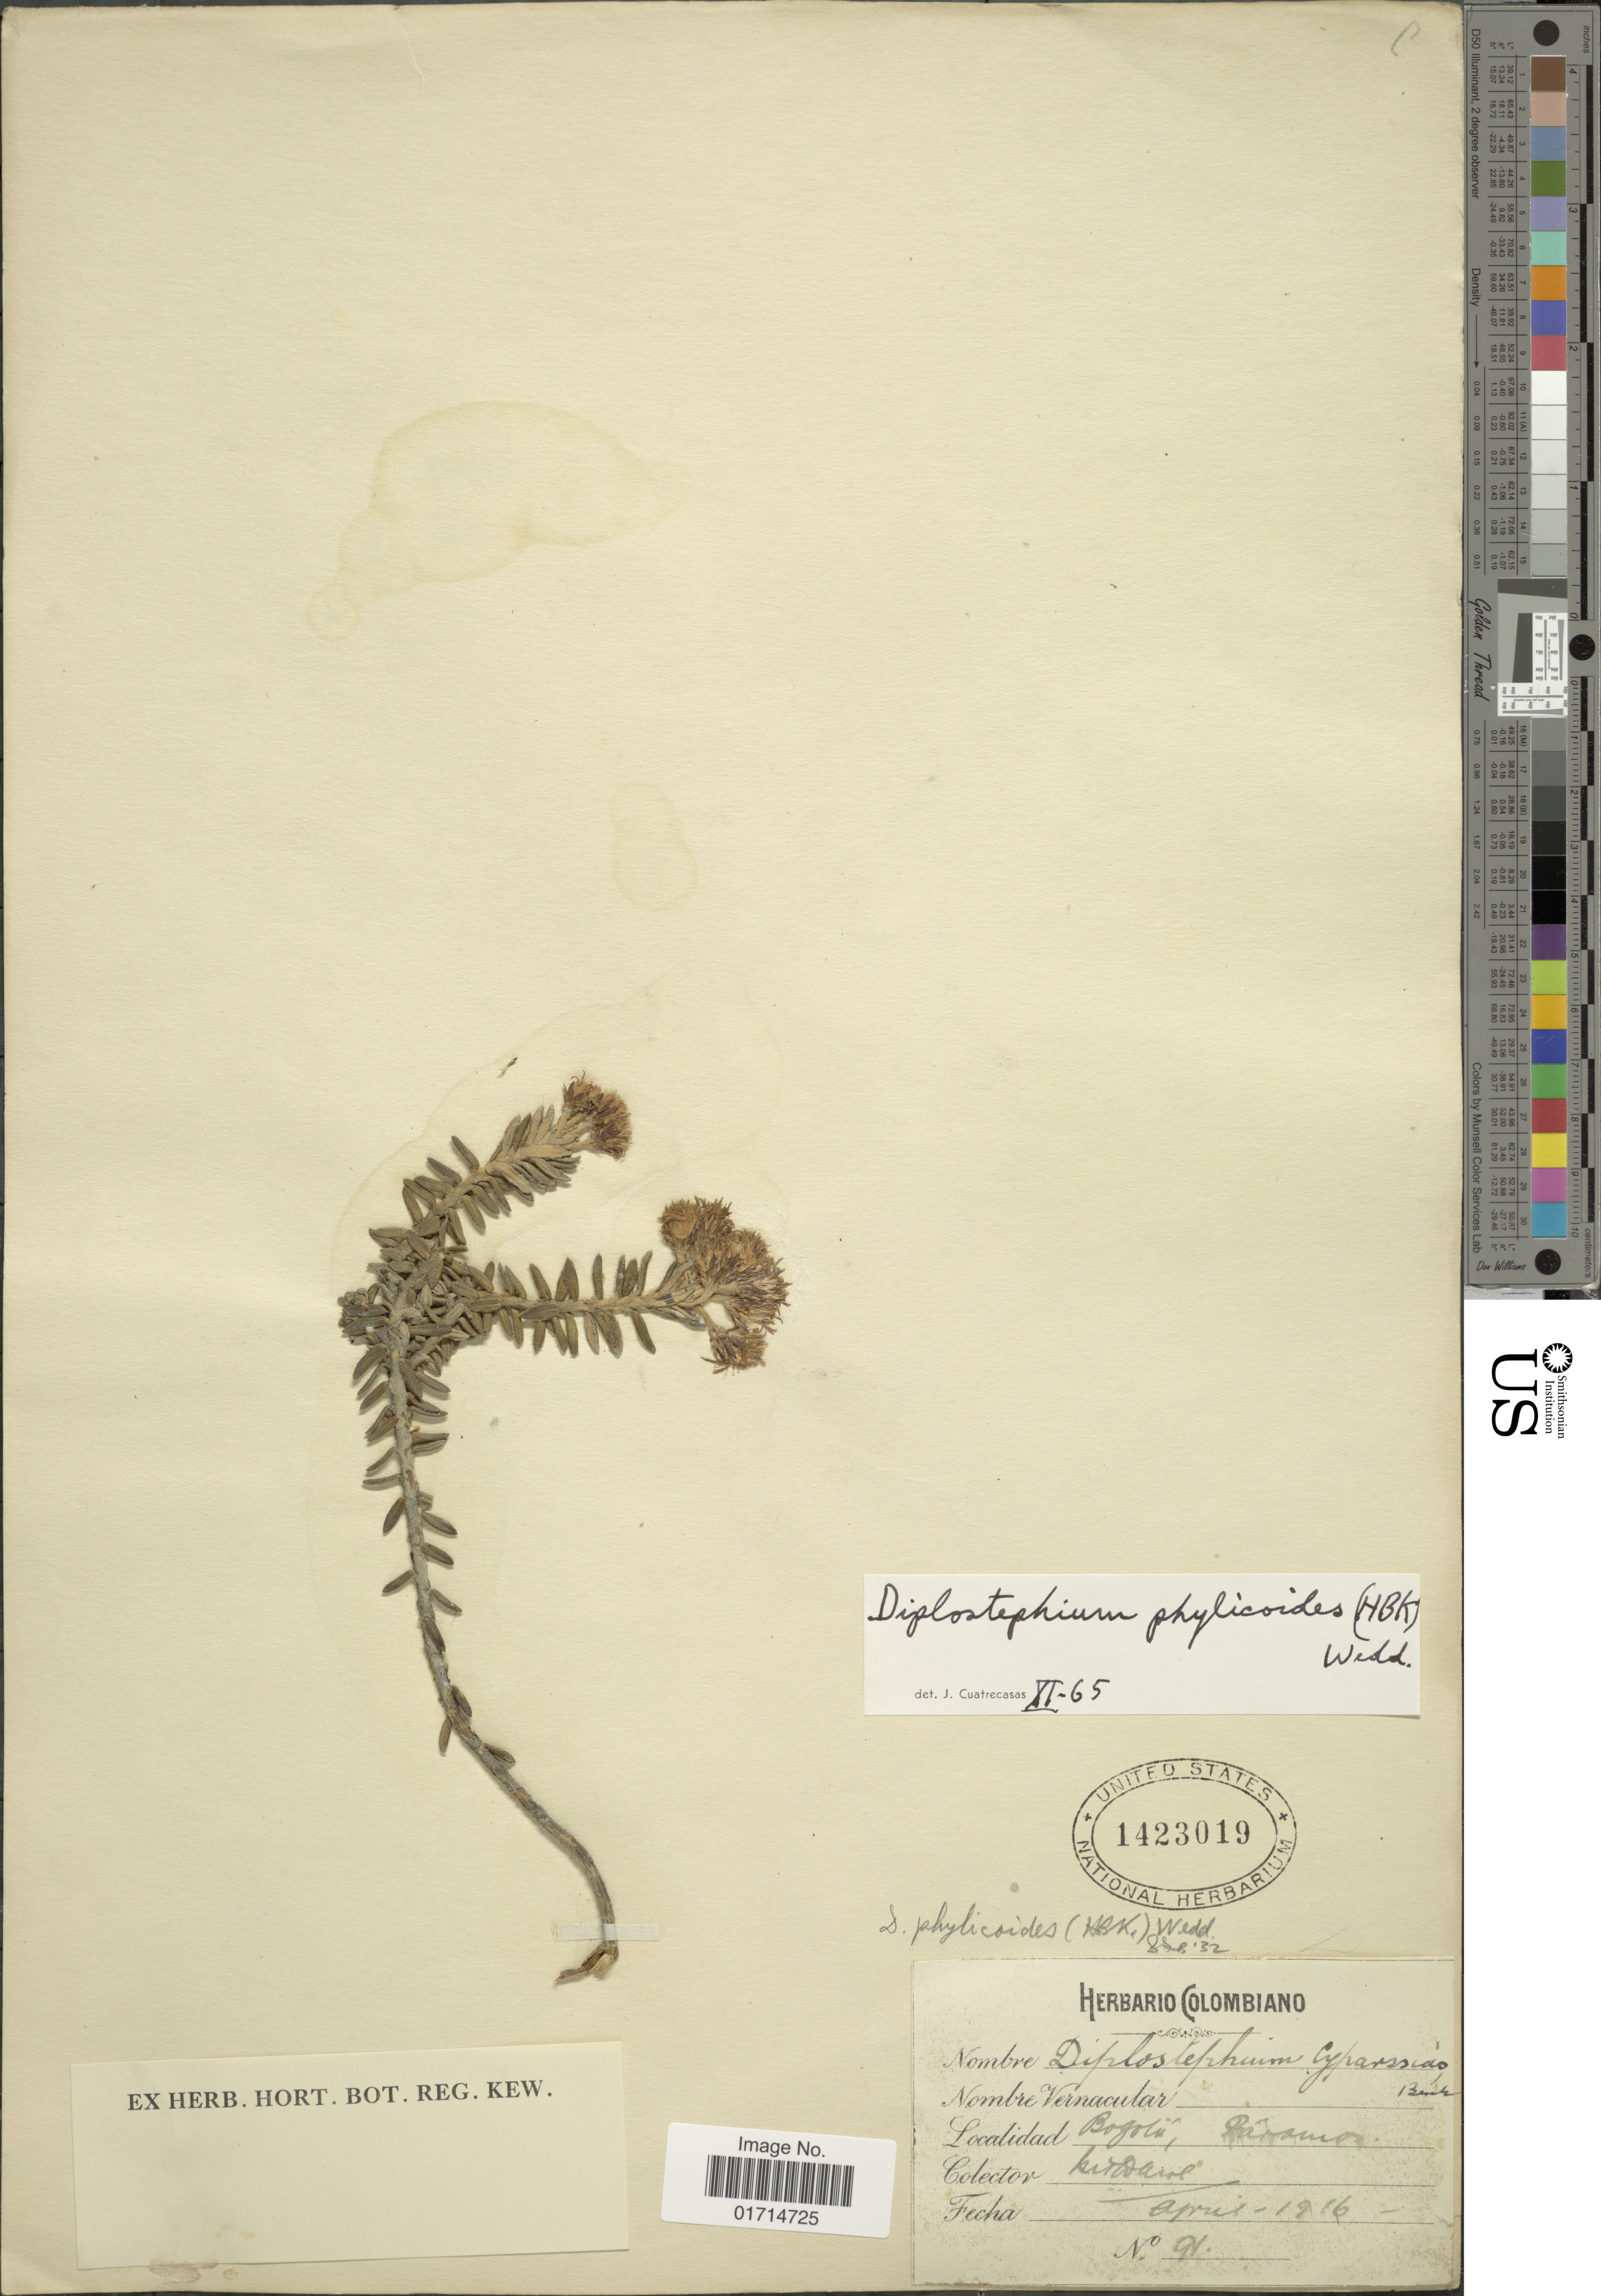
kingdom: Plantae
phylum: Tracheophyta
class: Magnoliopsida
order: Asterales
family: Asteraceae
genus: Diplostephium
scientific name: Diplostephium phylicoides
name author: (Kunth) Wedd.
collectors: M. T. Dawe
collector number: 91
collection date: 1916-04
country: Colombia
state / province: Bogota D.C.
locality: Bogota, Paramo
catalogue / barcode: US 1423019